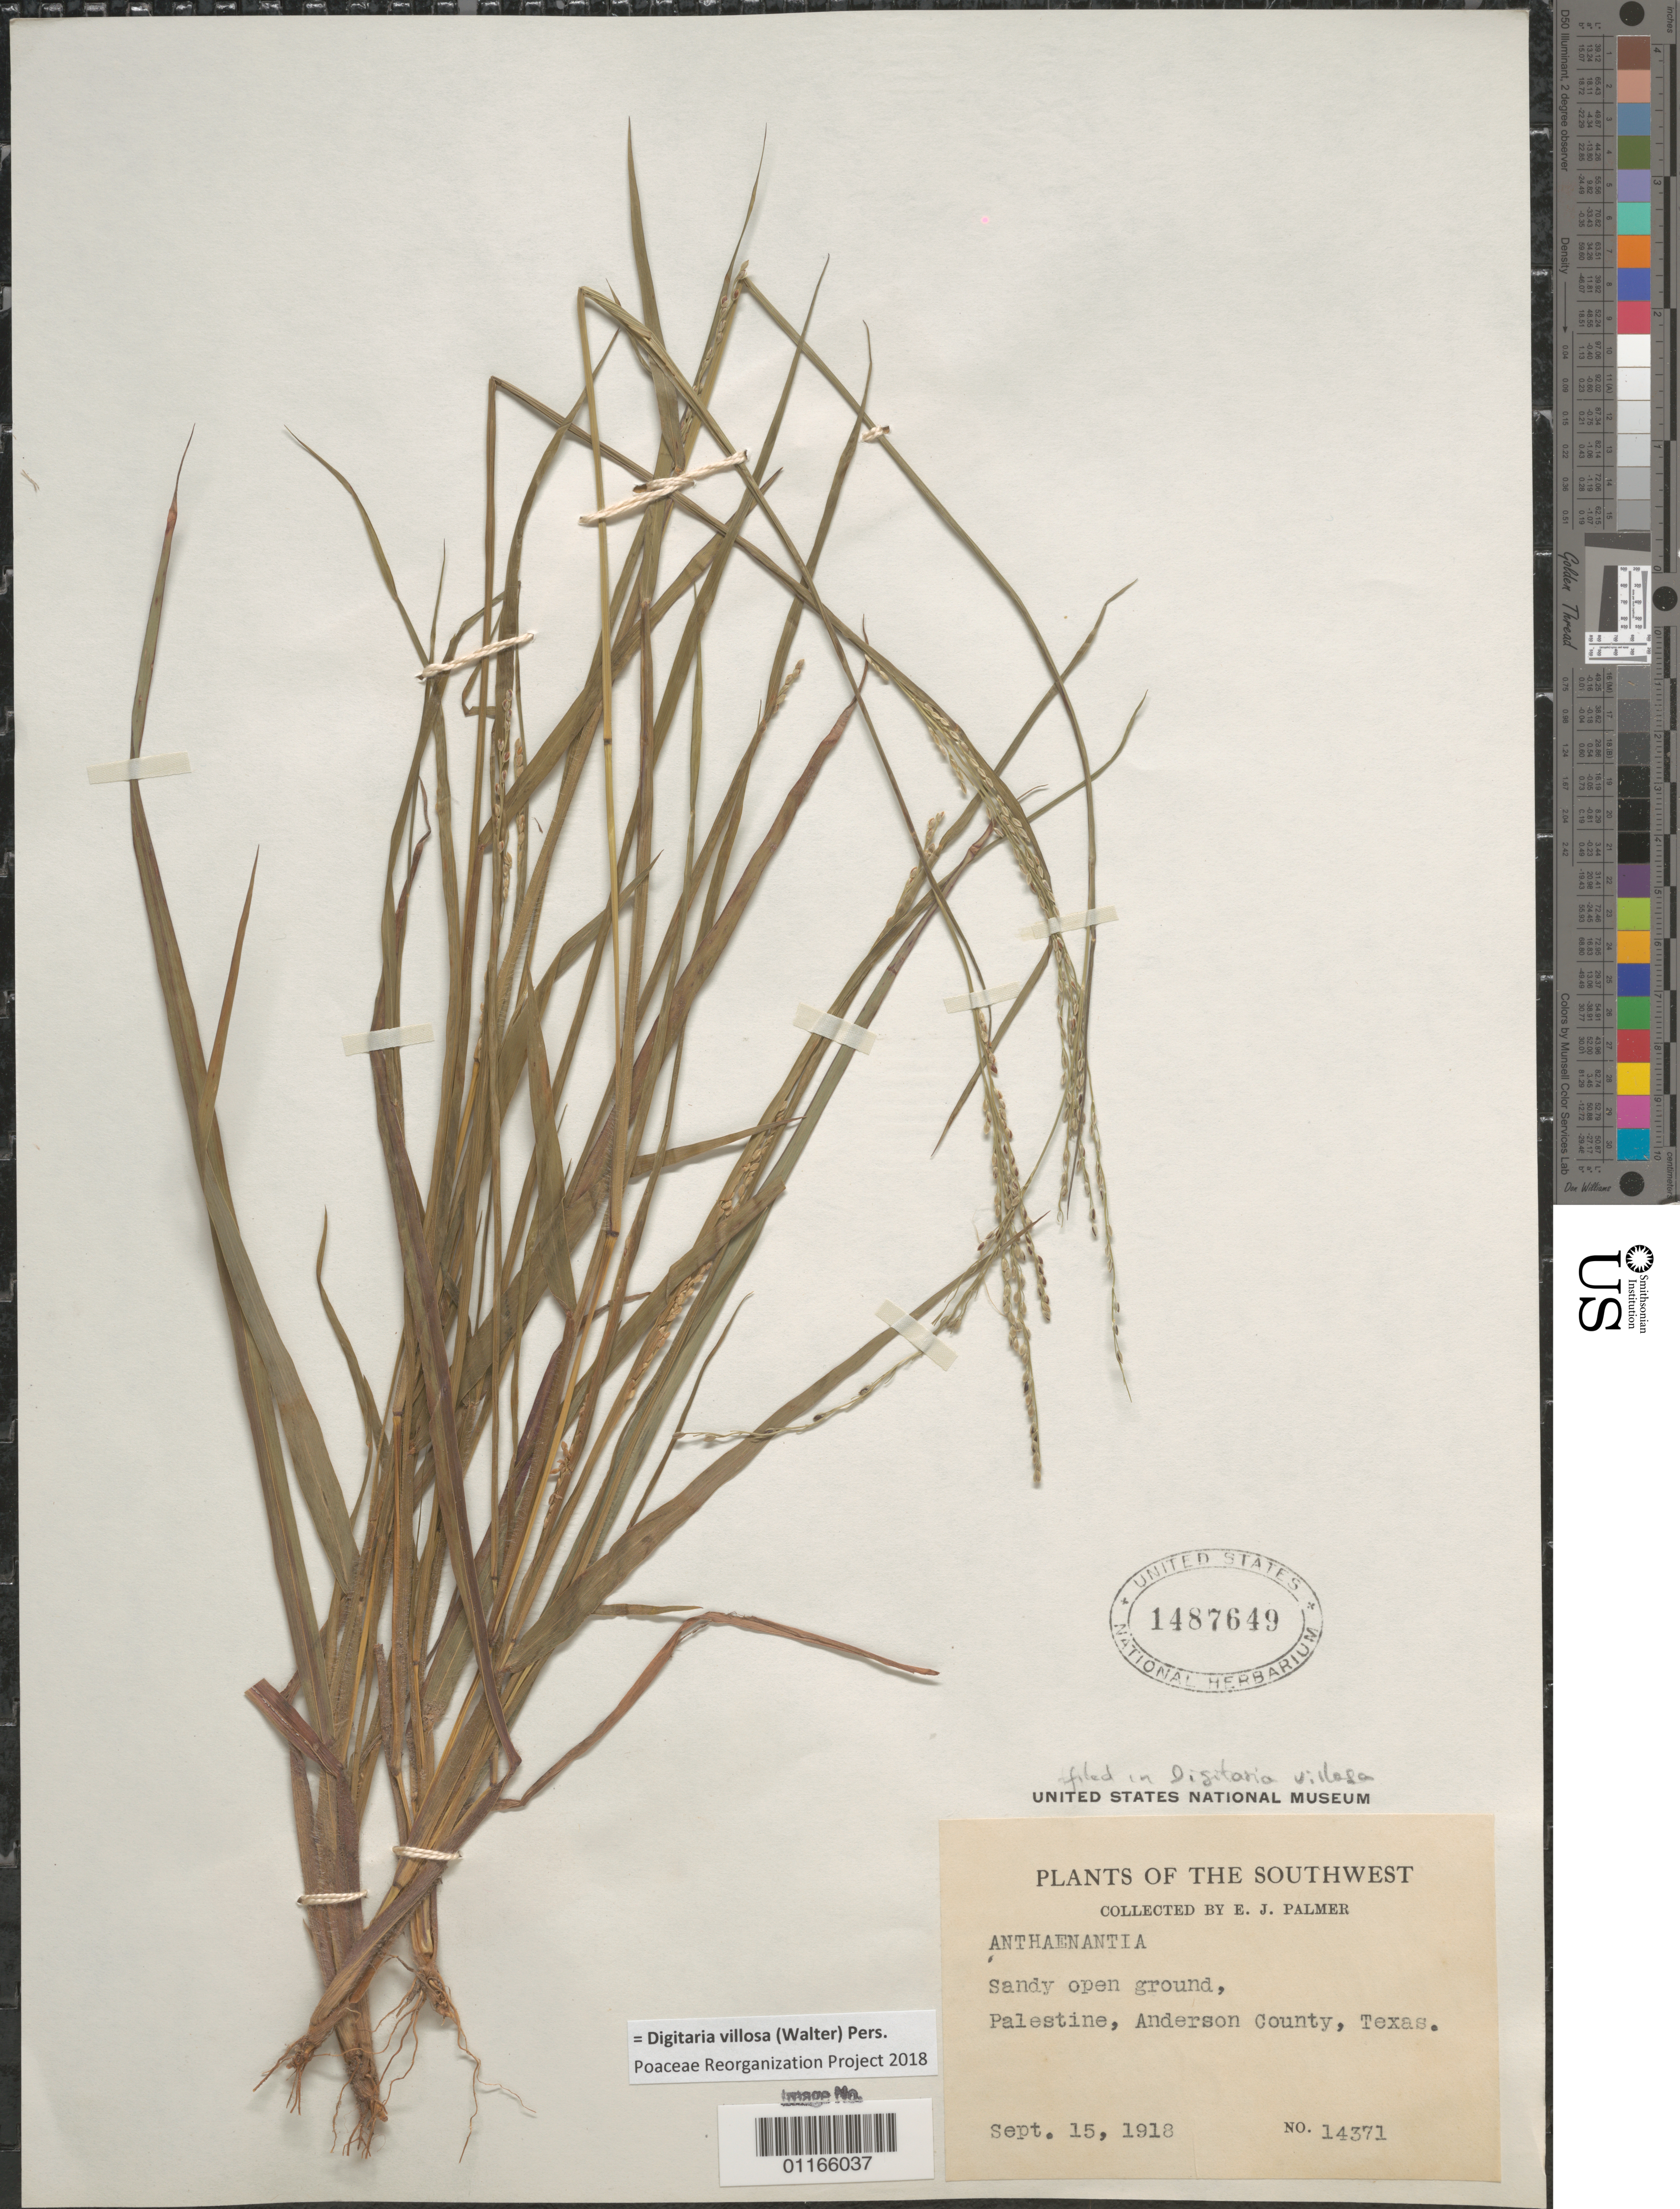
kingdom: Plantae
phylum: Tracheophyta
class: Liliopsida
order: Poales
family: Poaceae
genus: Digitaria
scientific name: Digitaria villosa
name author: (Walter) Pers.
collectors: E. J. Palmer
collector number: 14371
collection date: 1918-09-15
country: United States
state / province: Texas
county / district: Anderson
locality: Palestine.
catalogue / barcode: US 1487649